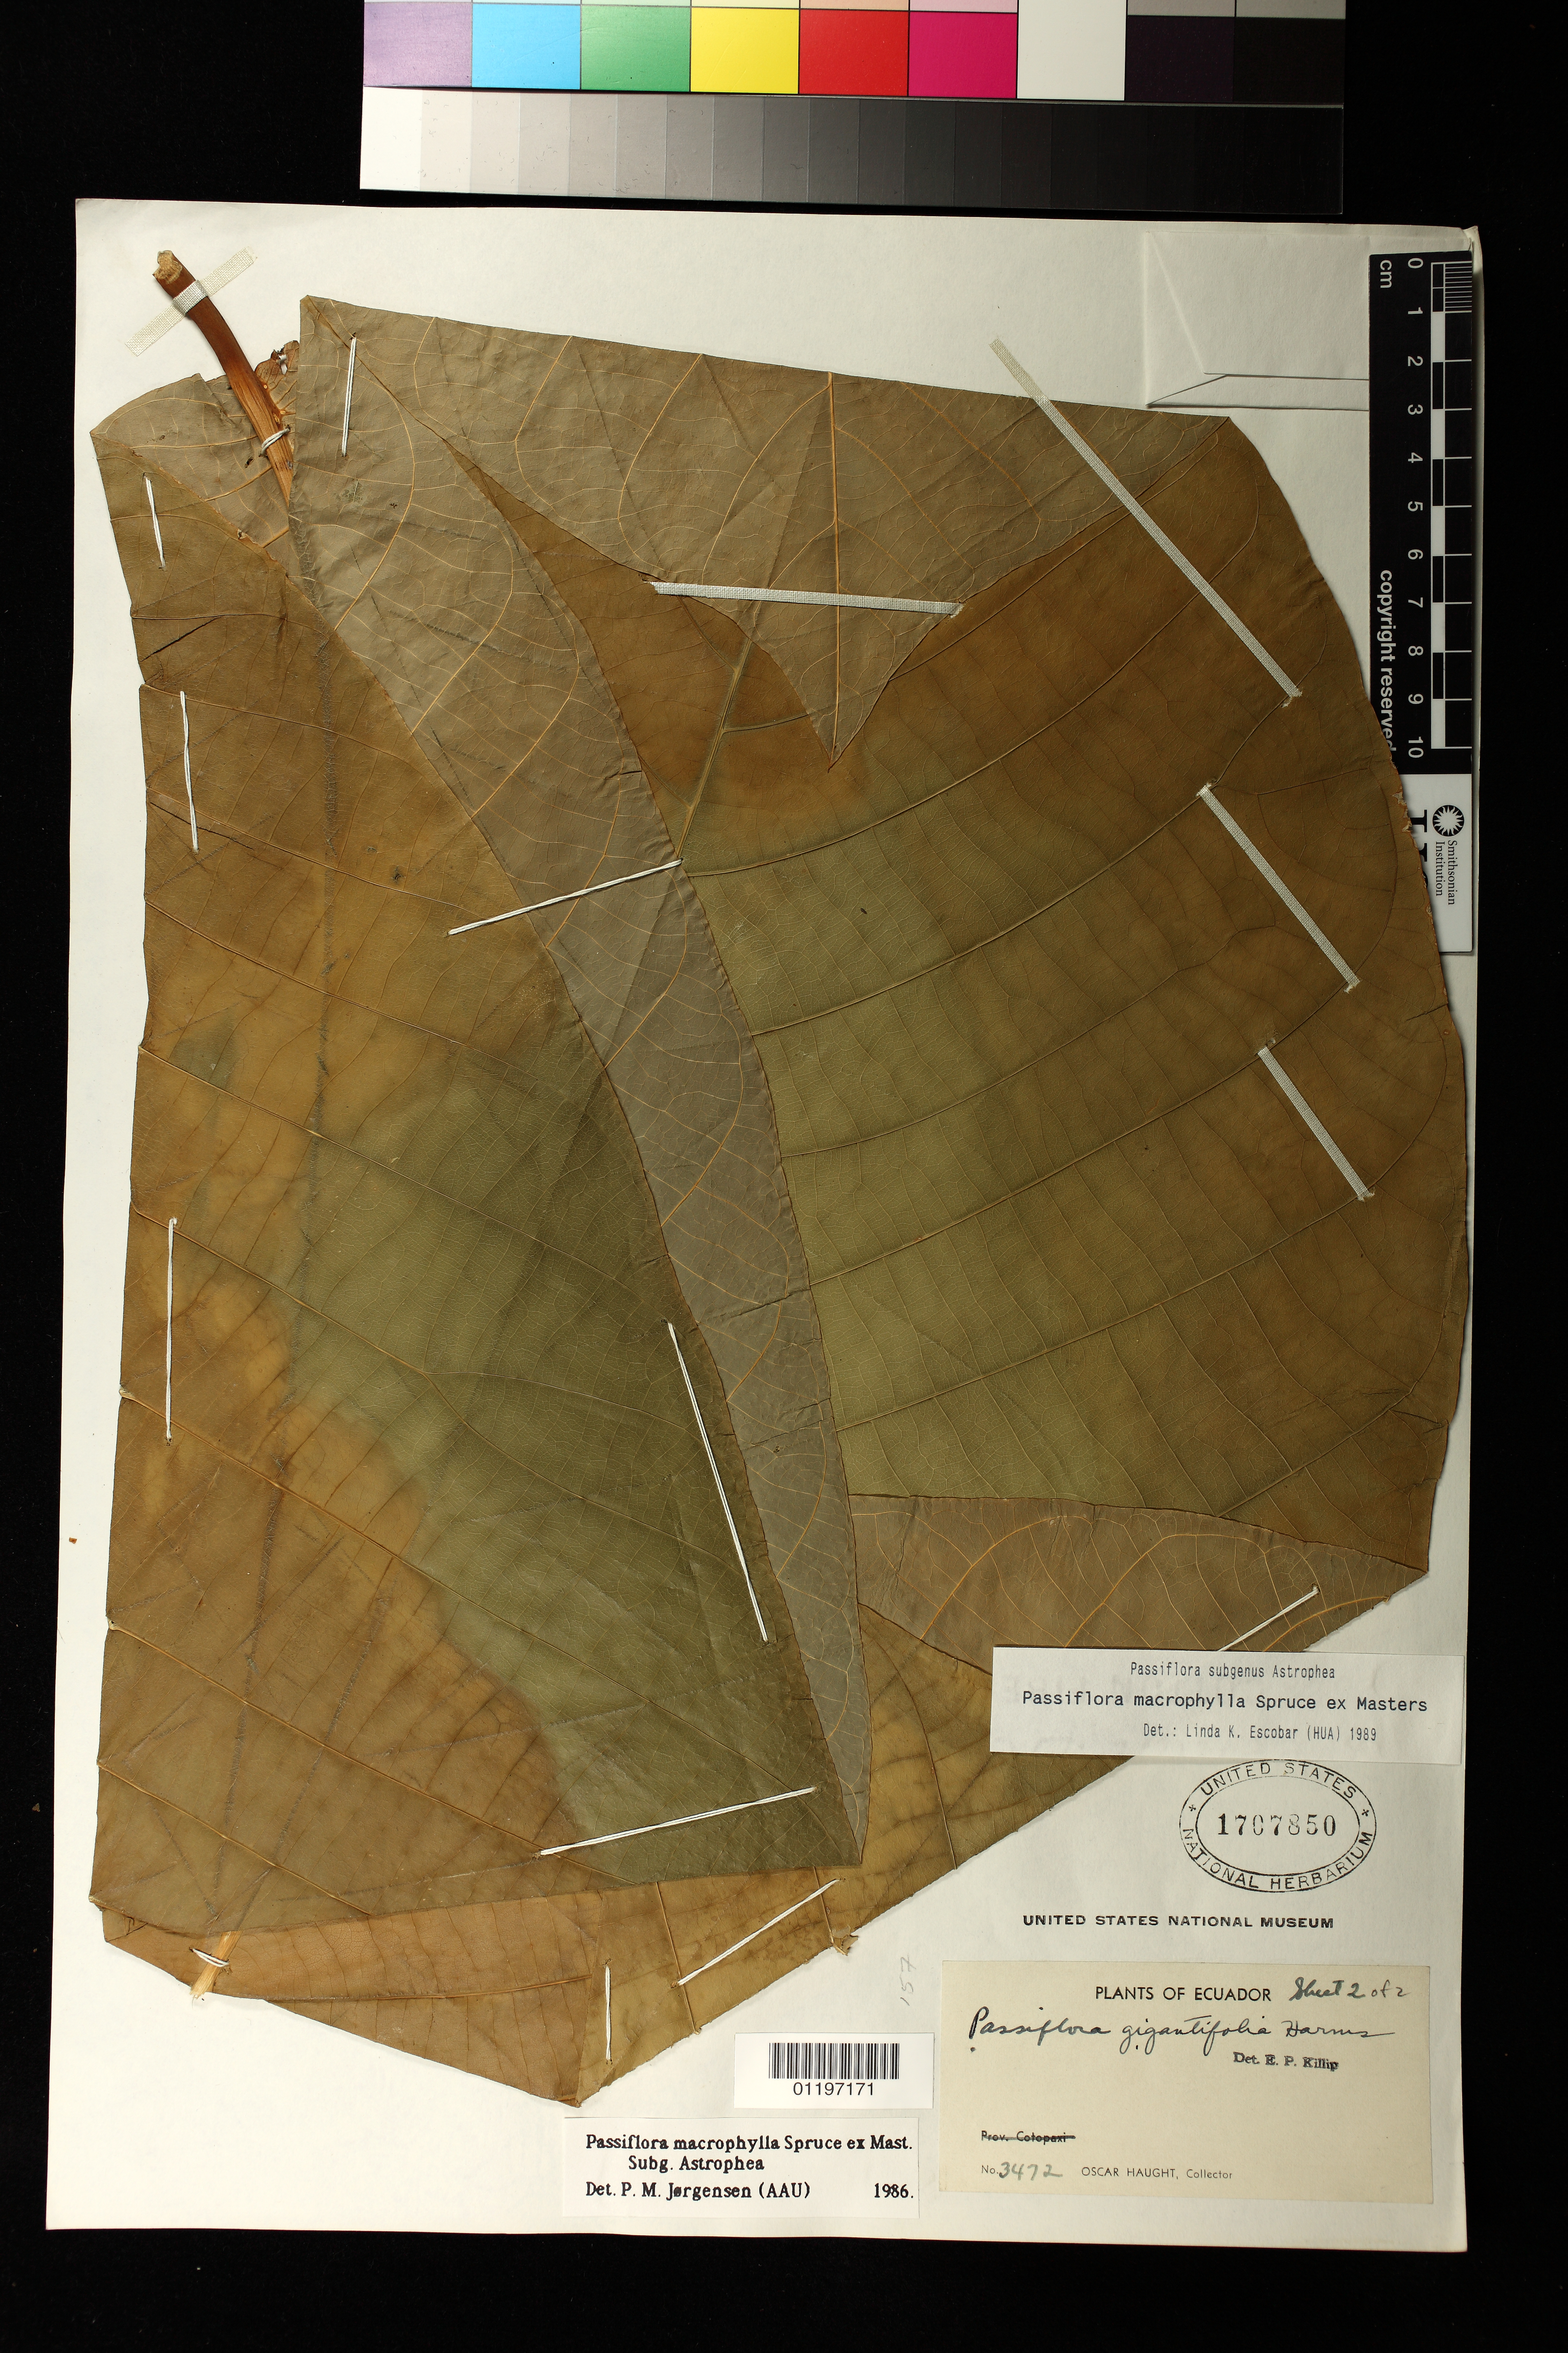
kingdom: Plantae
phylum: Tracheophyta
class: Magnoliopsida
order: Malpighiales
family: Passifloraceae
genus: Passiflora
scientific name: Passiflora macrophylla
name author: Mast.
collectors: O. L. Haught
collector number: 3472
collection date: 1942-08-25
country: Ecuador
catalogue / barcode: US 1707850